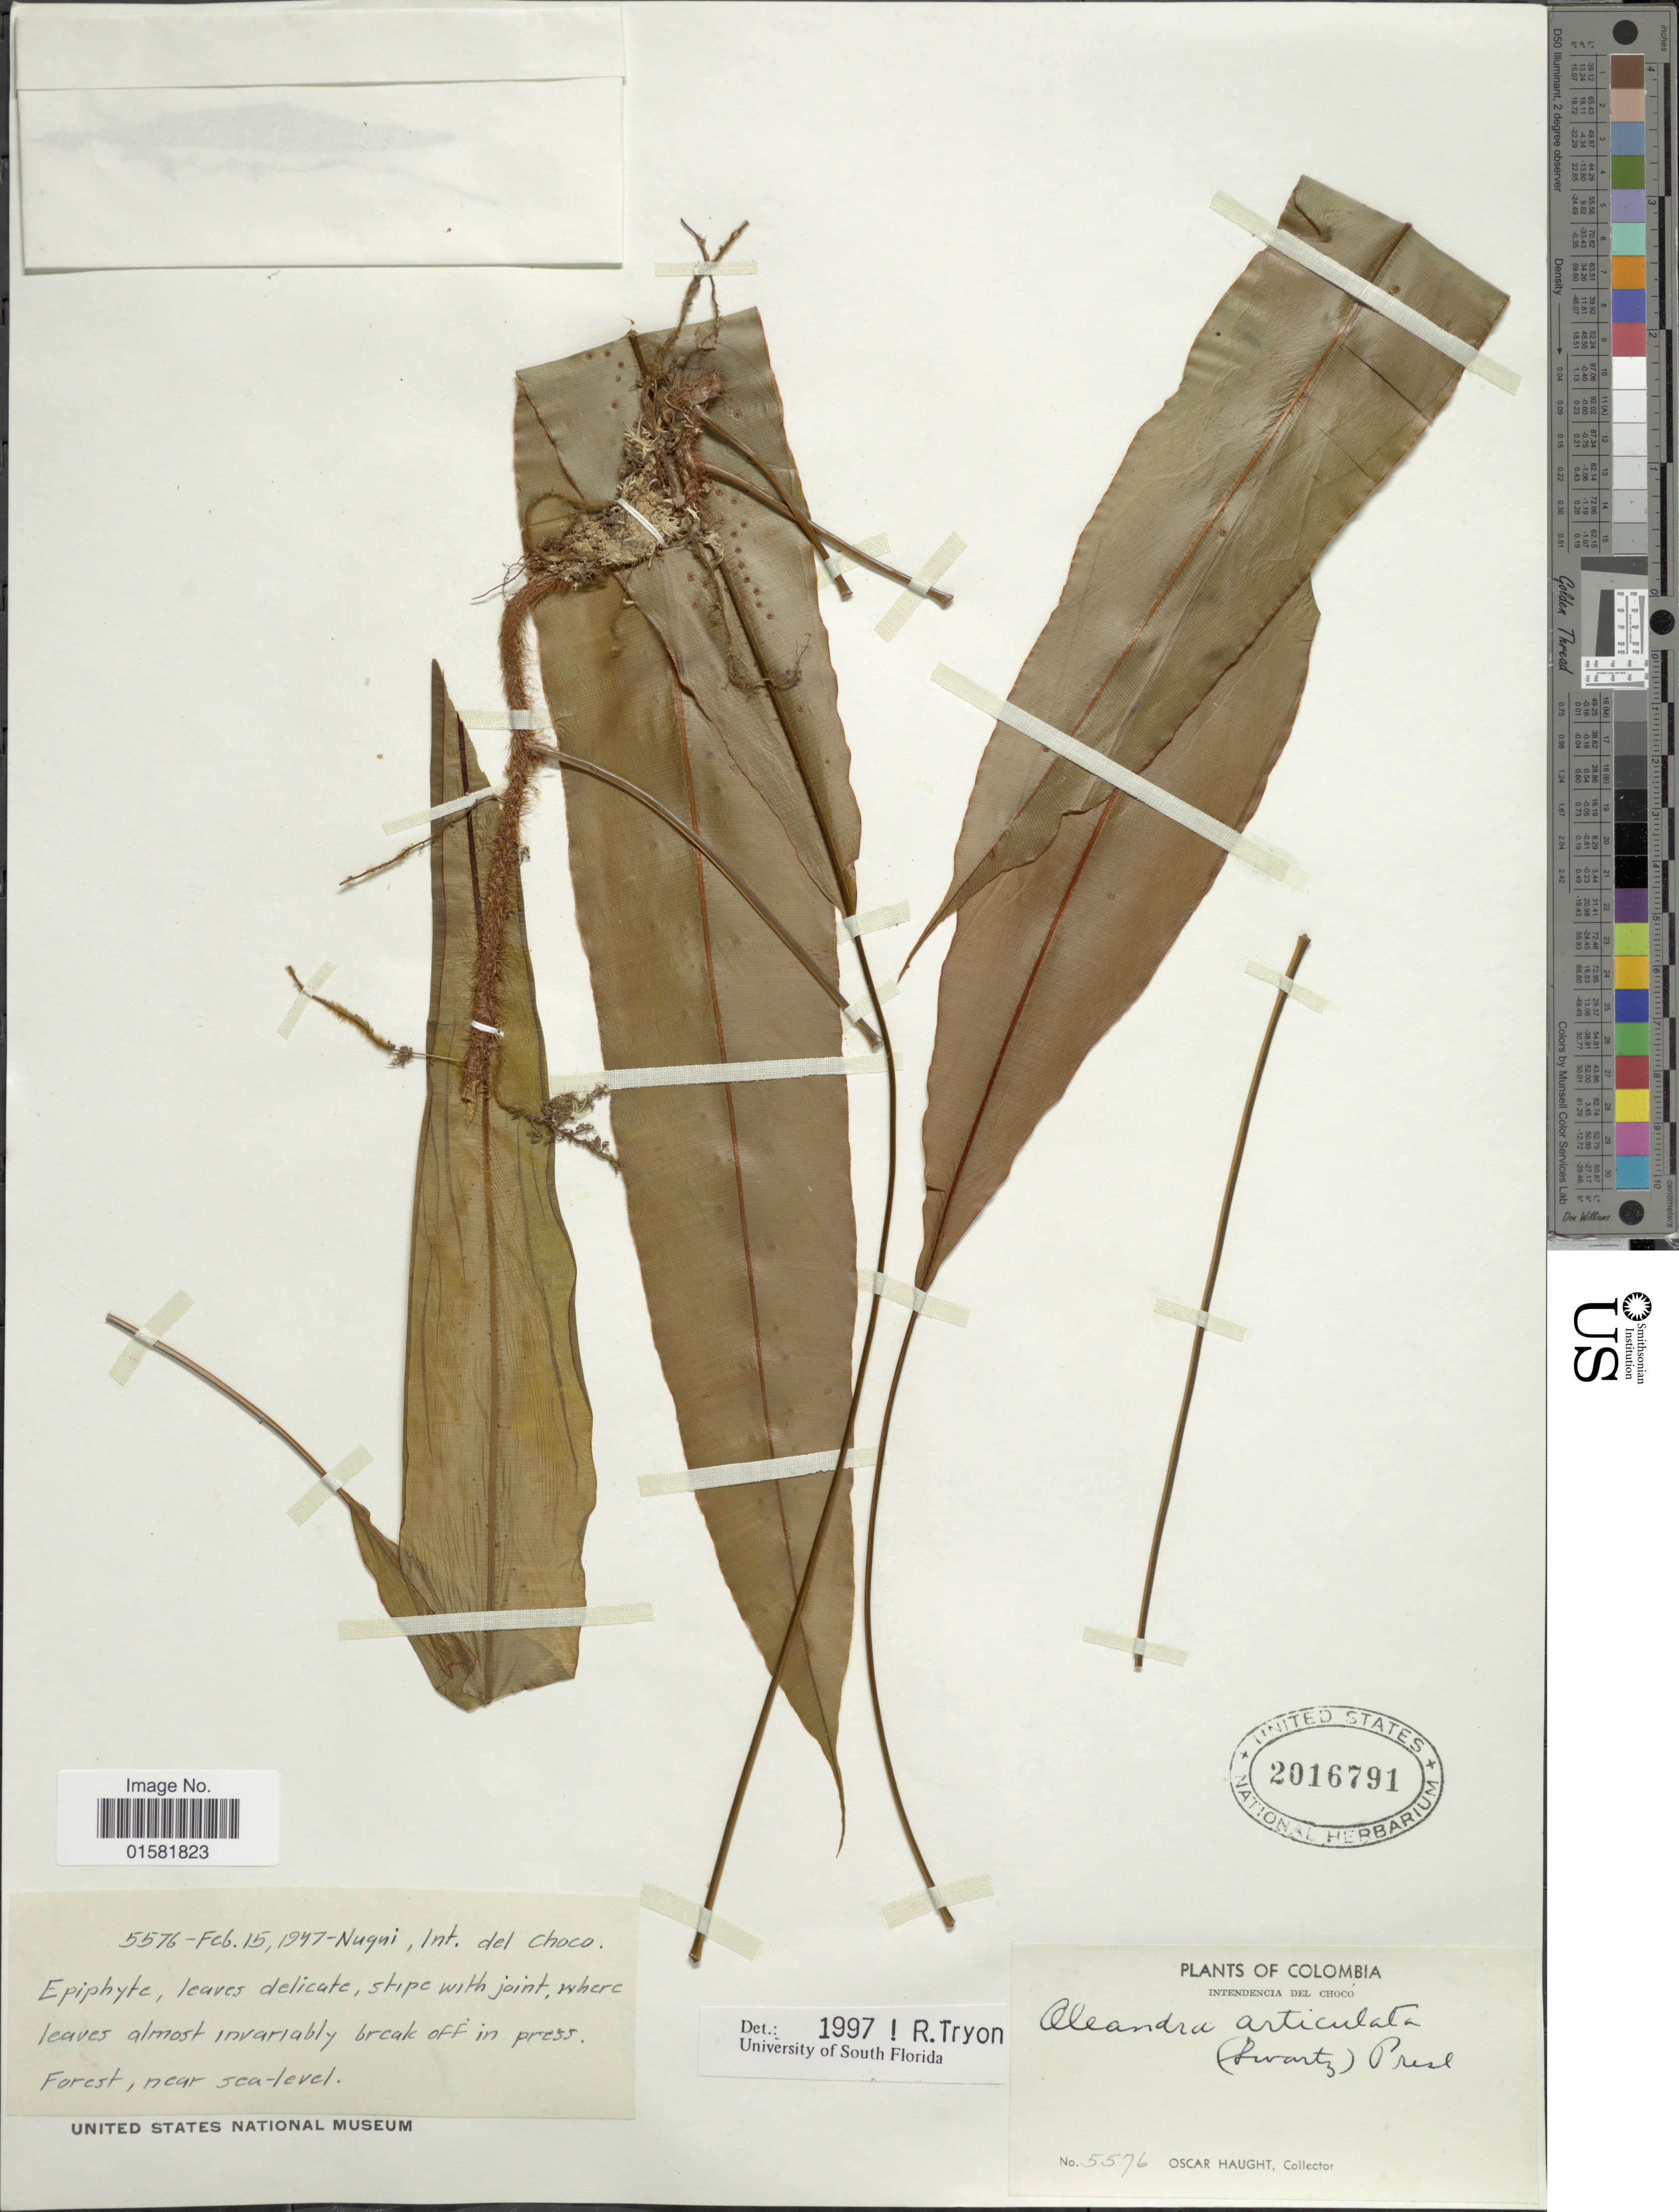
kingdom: Plantae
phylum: Tracheophyta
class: Polypodiopsida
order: Polypodiales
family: Oleandraceae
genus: Oleandra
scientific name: Oleandra articulata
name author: (Sw.) C. Presl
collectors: O. L. Haught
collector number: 5576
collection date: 1947-02-15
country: Colombia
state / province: Chocó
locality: Colombia, Intendencia del Chocó, Nugni.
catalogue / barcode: US 2016791